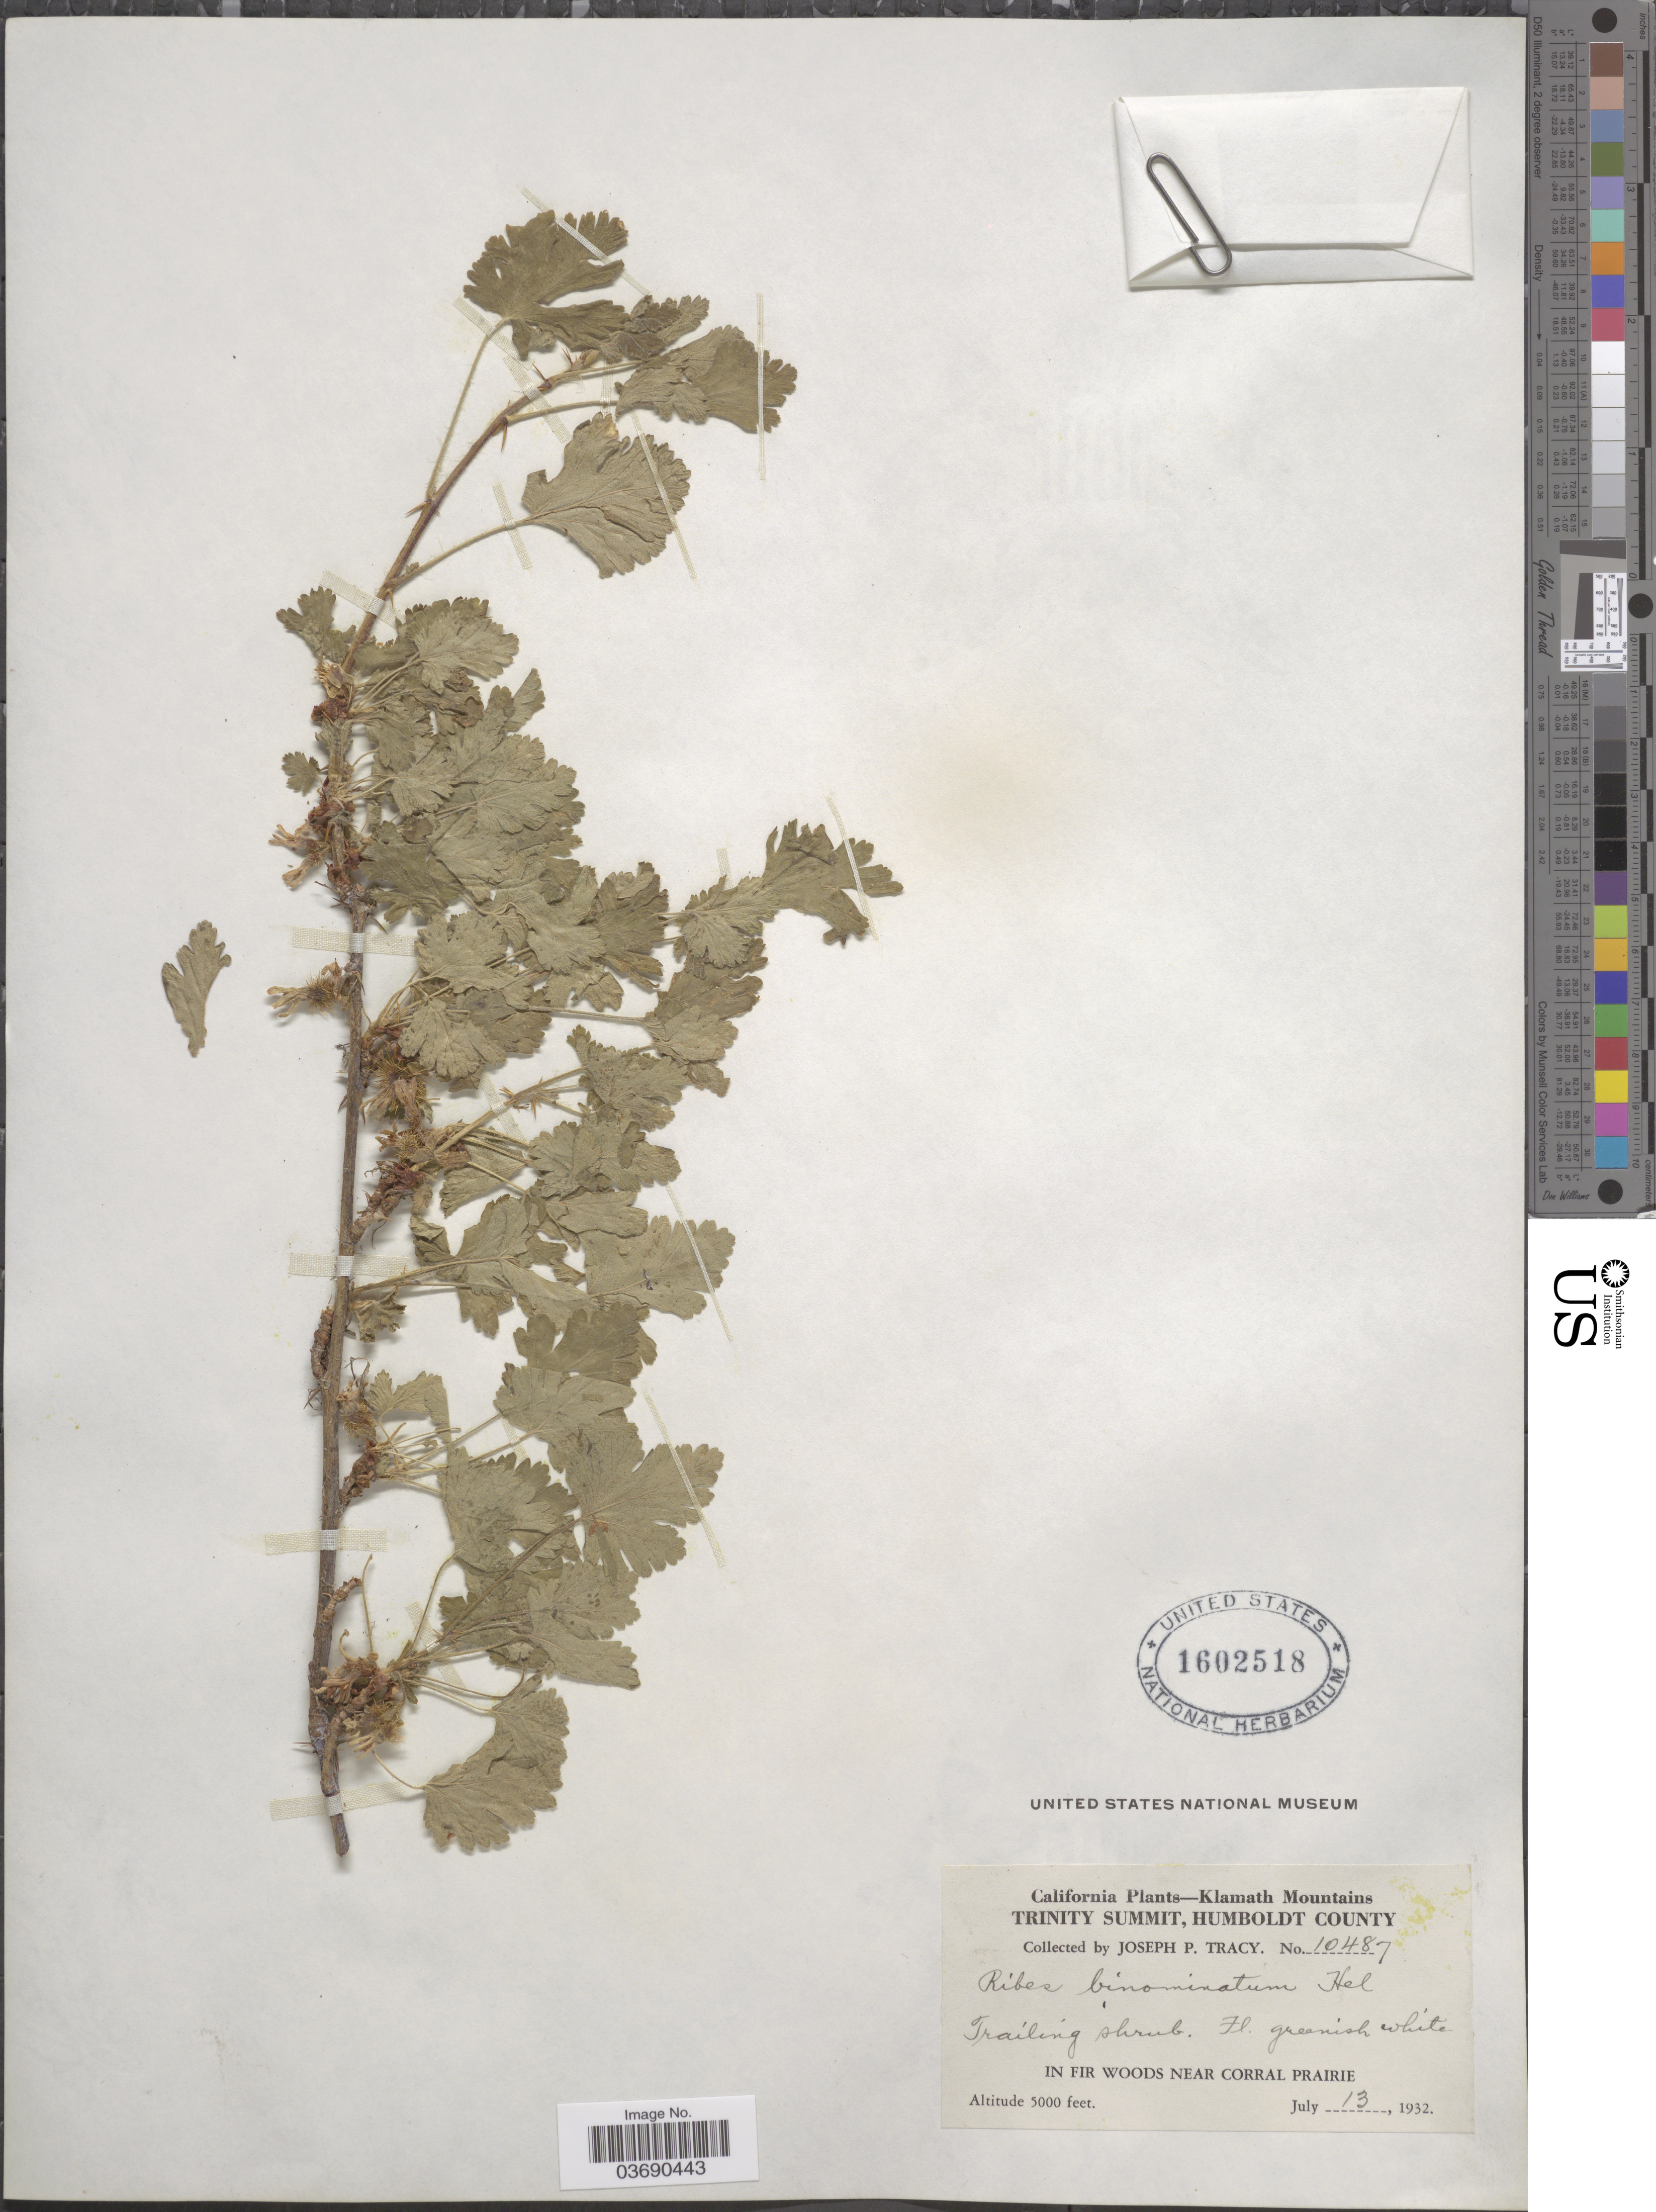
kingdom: Plantae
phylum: Tracheophyta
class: Magnoliopsida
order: Saxifragales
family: Grossulariaceae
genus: Ribes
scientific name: Ribes binominatum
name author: A. Heller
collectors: J. Tracy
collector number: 10487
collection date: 1932-07-13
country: United States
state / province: California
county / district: Humboldt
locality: Klamath Mountains. Trinity Summit, Humboldt County. In fir woods near Corral Prairie.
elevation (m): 1524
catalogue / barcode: US 1602518